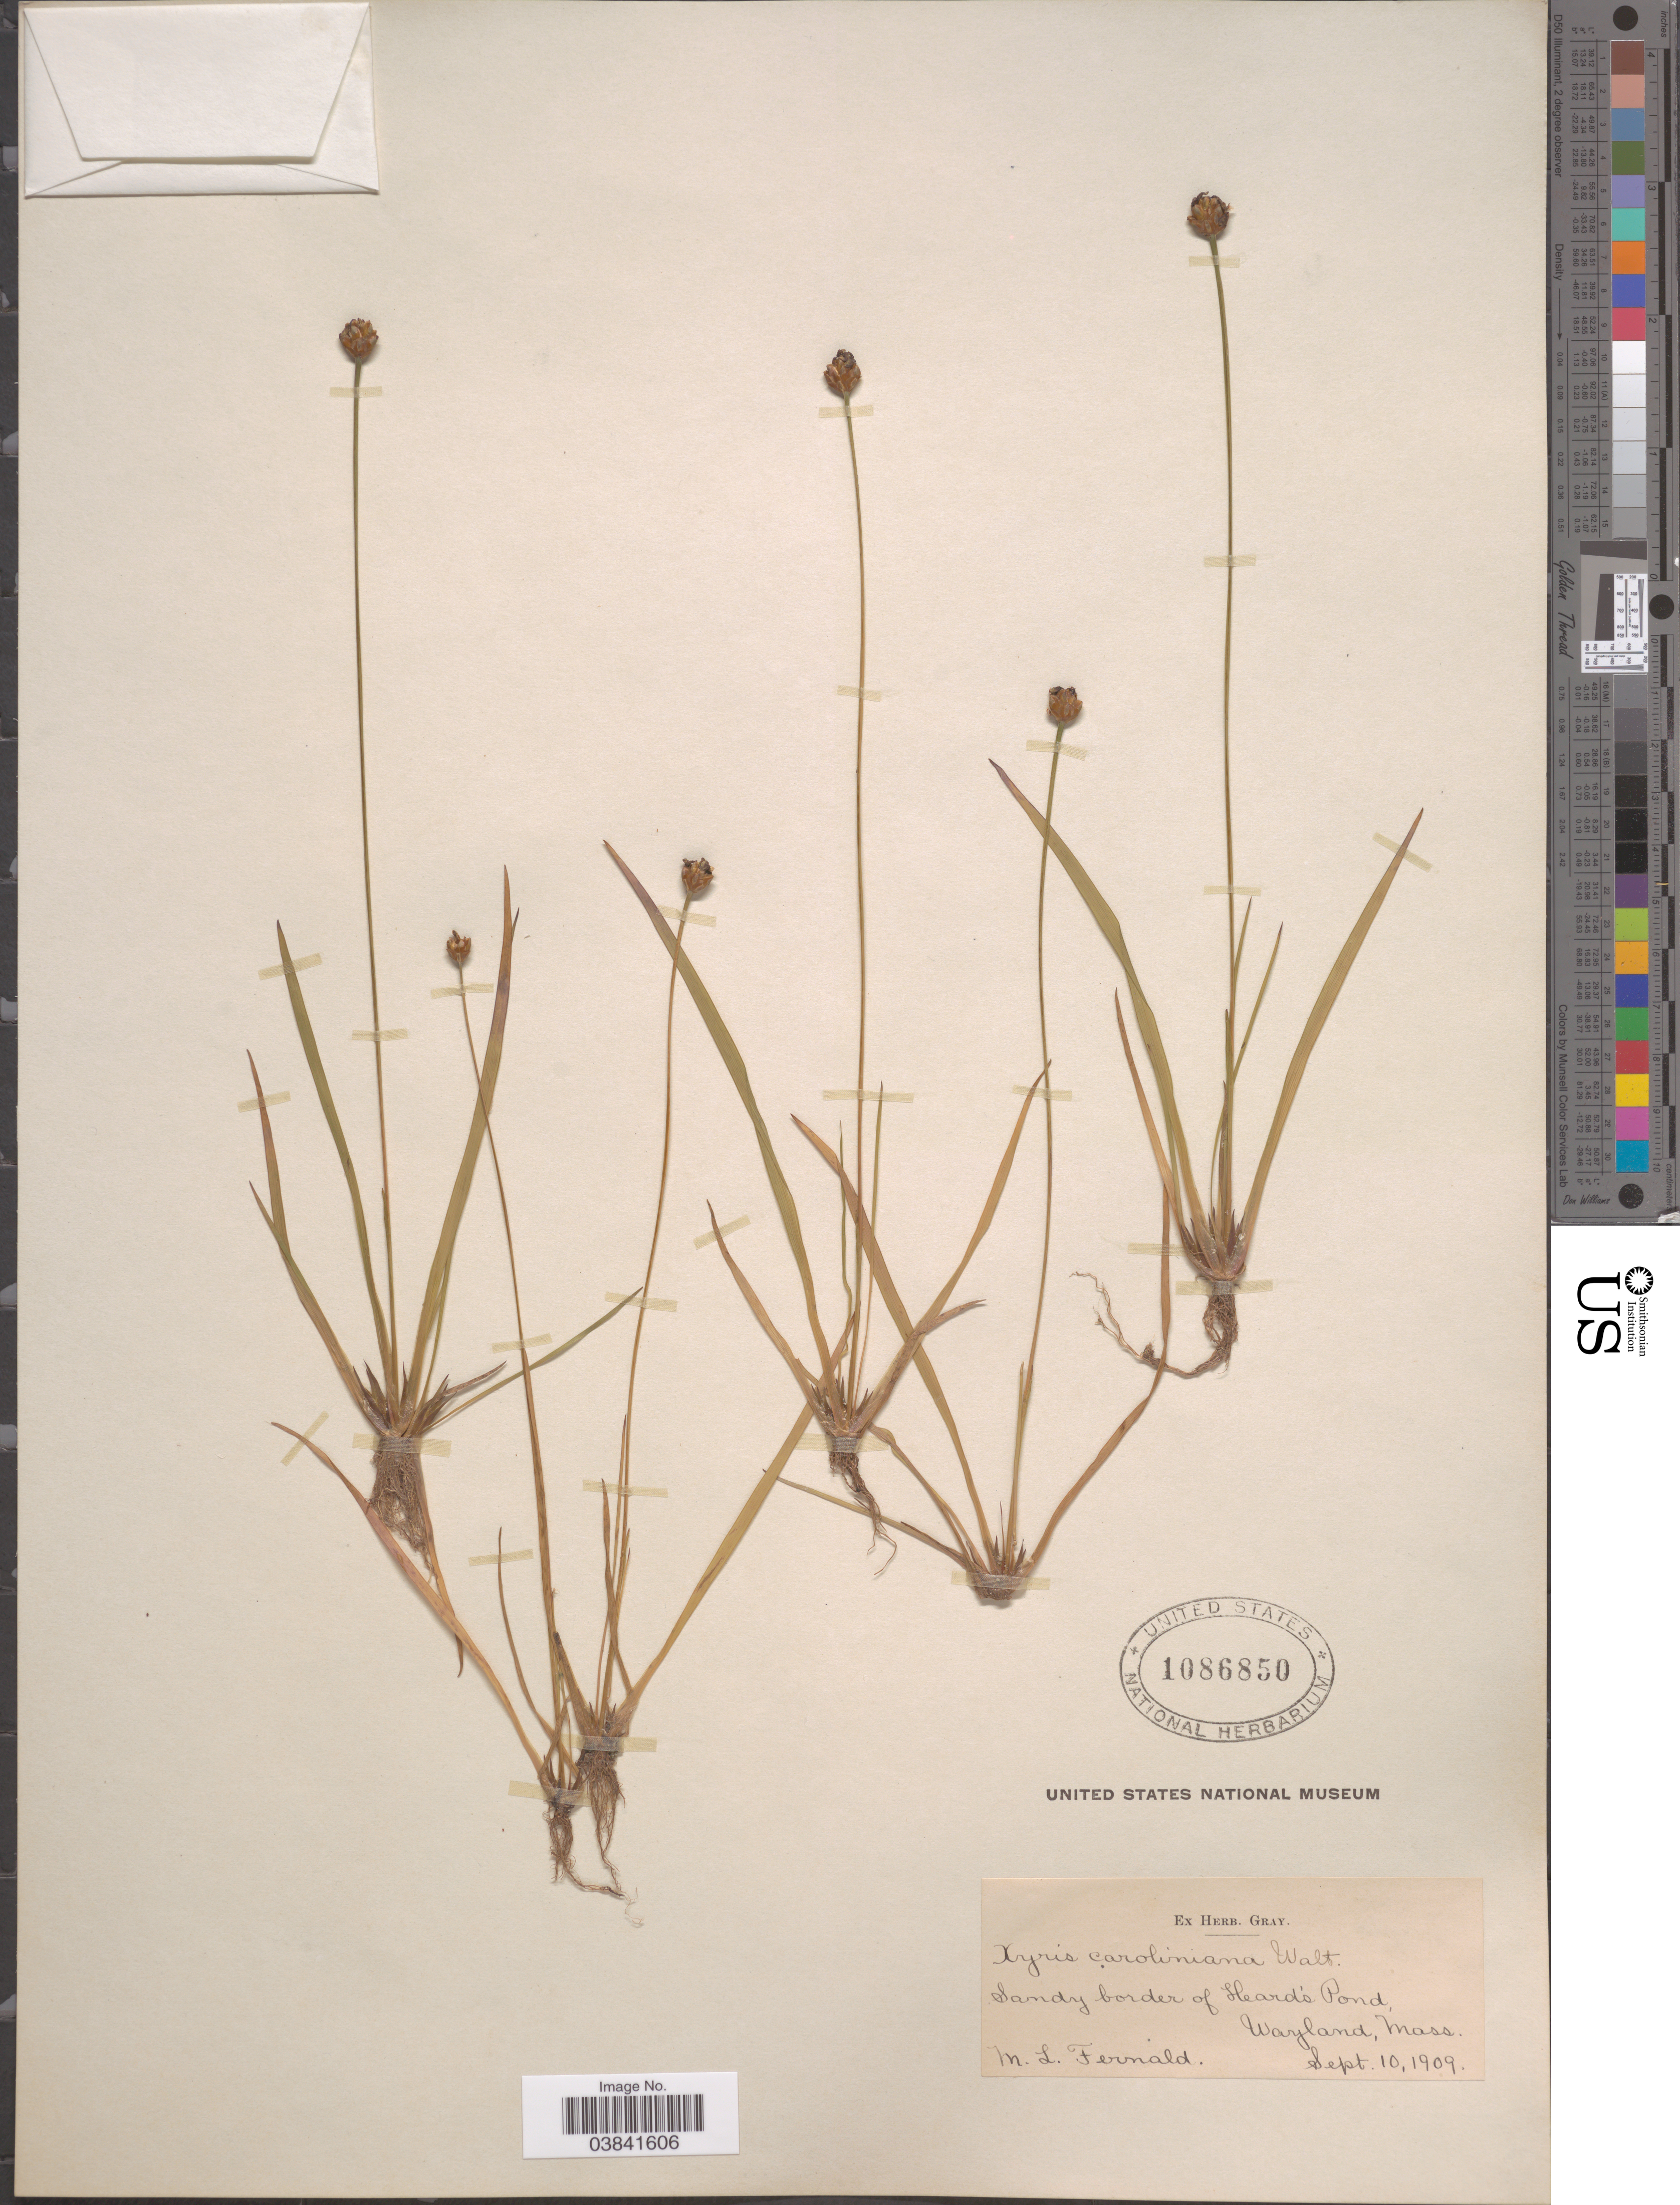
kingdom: Plantae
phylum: Tracheophyta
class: Liliopsida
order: Poales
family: Xyridaceae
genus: Xyris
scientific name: Xyris difformis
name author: Chapm.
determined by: Strong, Mark T., (BOT), Smithsonian Institution - National Museum of Natural History (UNITED STATES)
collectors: M. L. Fernald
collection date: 1909-09-10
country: United States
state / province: Massachusetts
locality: Sandy border of Heard's Pond, Waryland.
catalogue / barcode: US 1086850